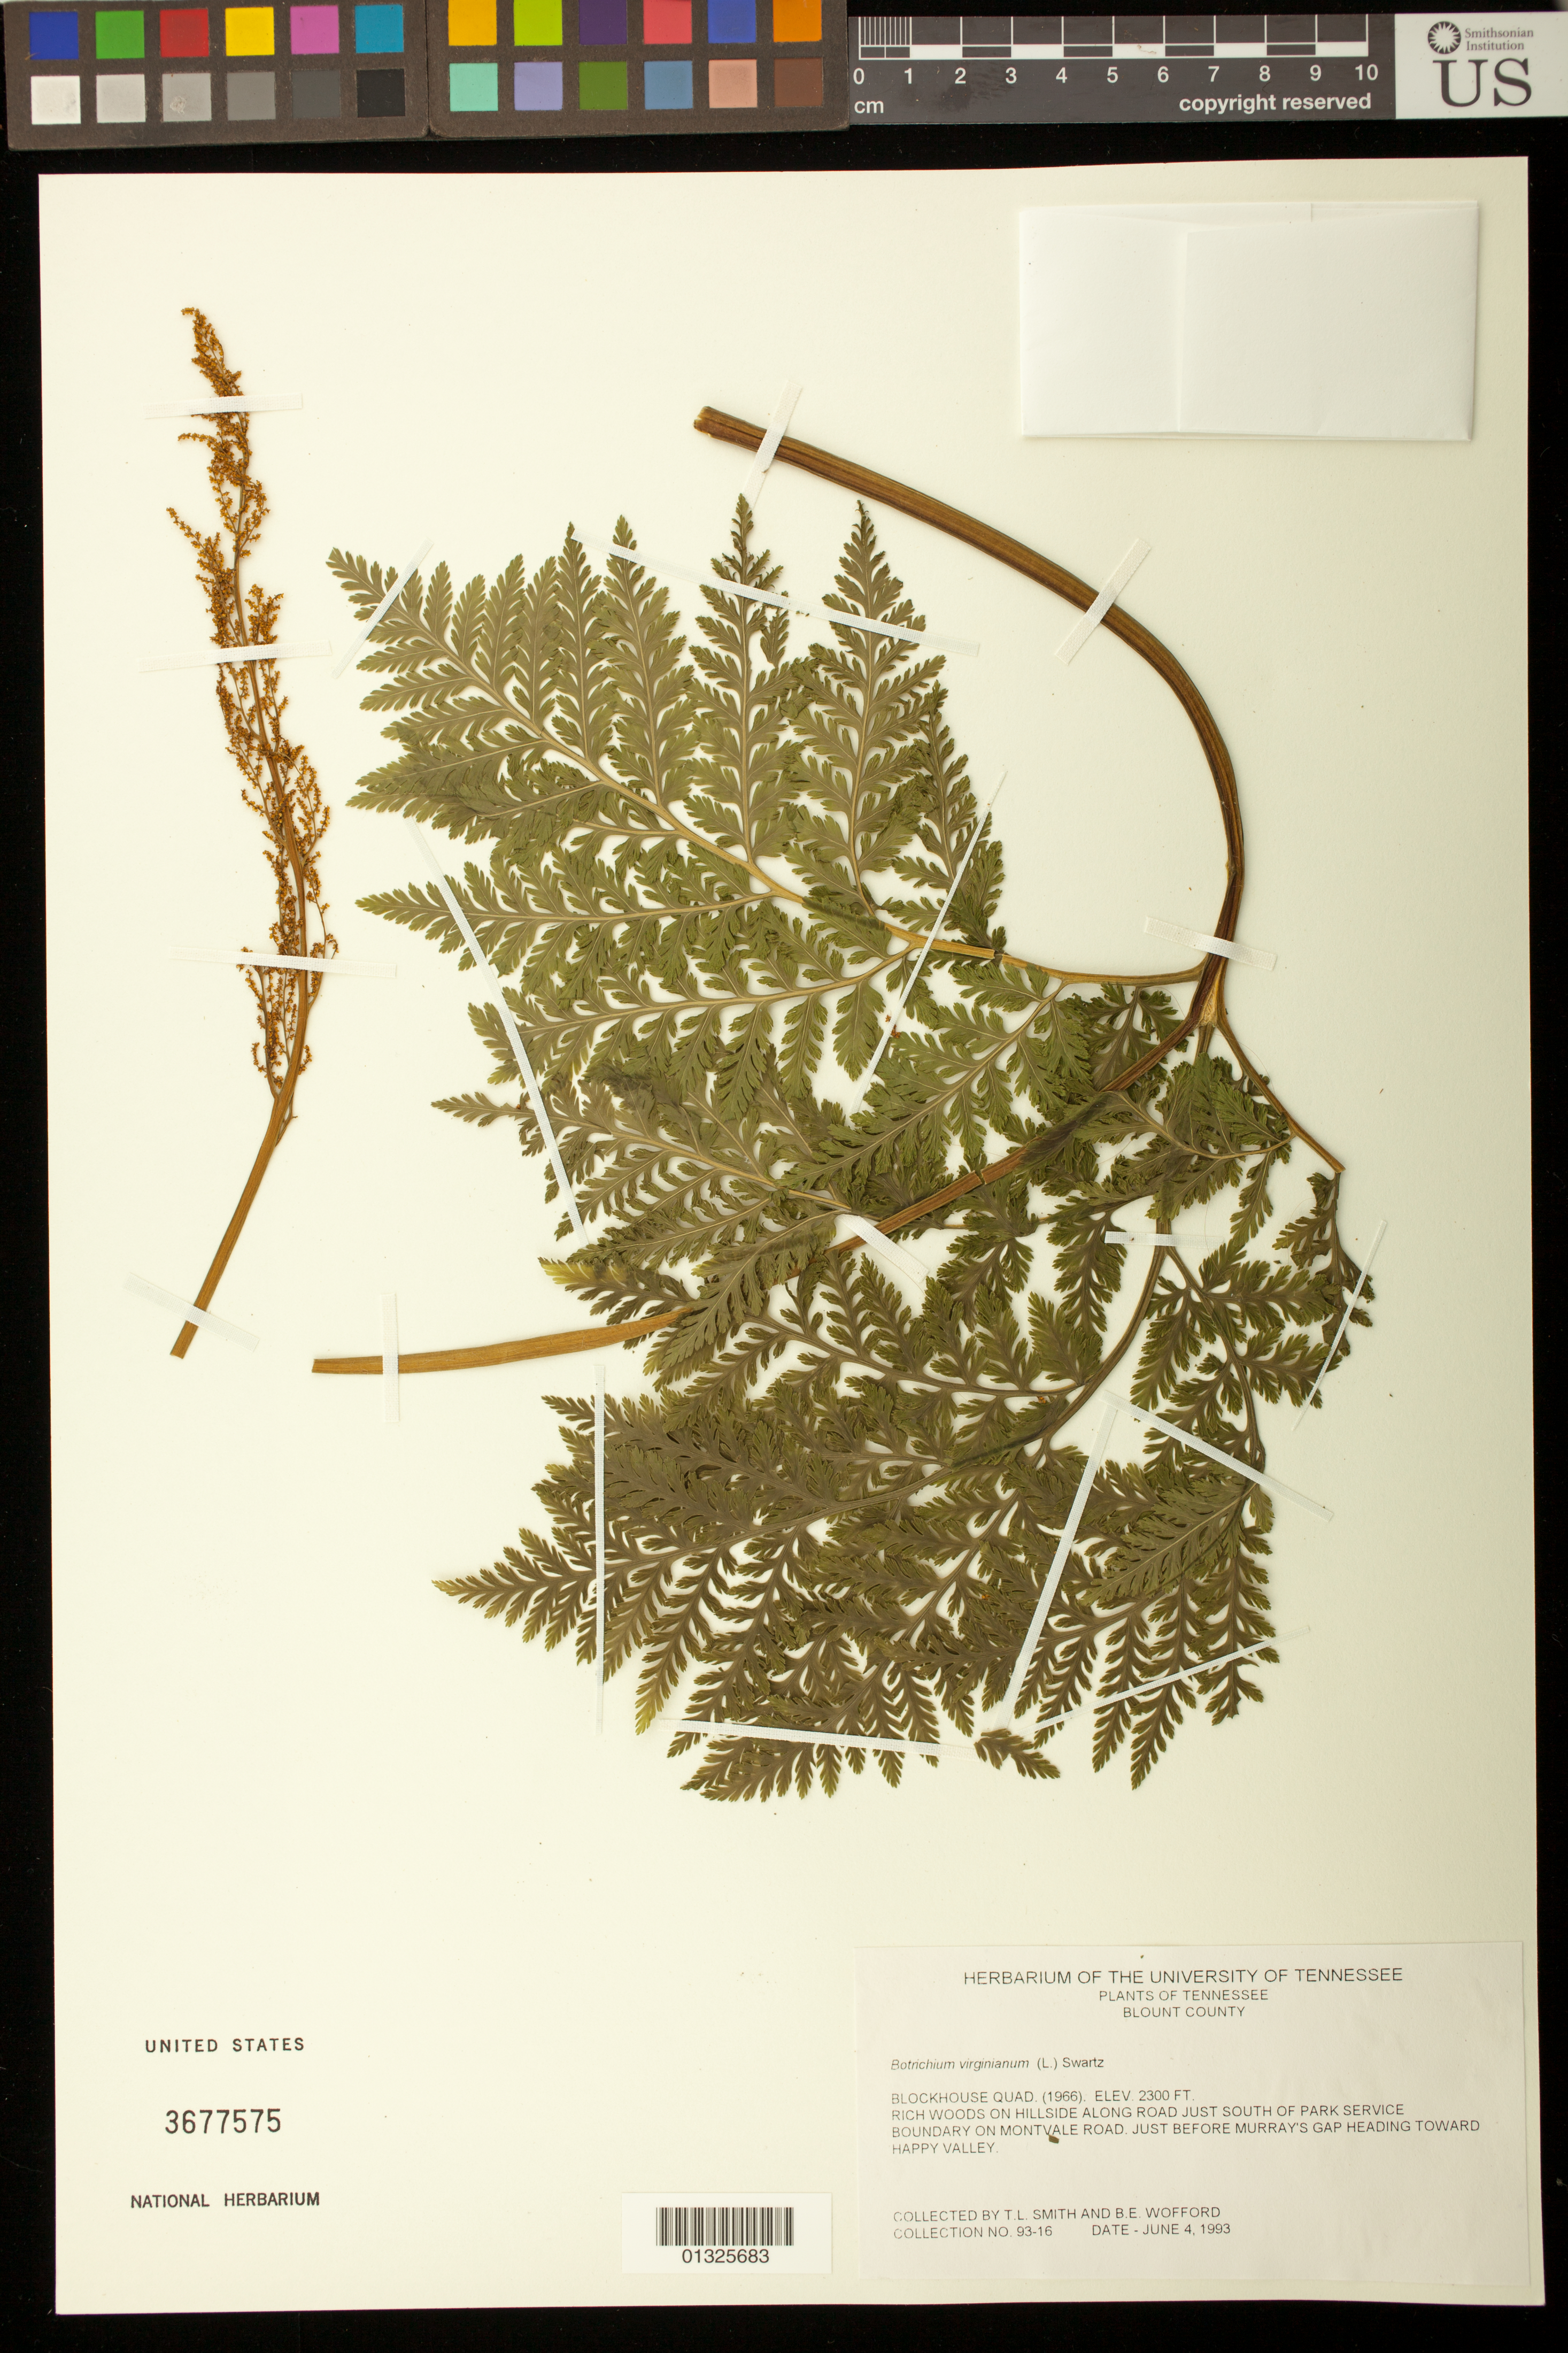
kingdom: Plantae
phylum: Tracheophyta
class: Polypodiopsida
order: Ophioglossales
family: Ophioglossaceae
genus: Botrychium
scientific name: Botrychium virginianum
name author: (L.) Sw.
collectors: T. L. Smith & B. Wofford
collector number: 93-16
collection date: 1993-06-04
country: United States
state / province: Tennessee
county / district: Blount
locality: Blockhouse Quad. (1966). Rich woods on hillside along road just south of Park Service Boundary on Montvale Road. Just before Murray's Gap heading towards Happy Valley.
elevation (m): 701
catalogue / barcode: US 3677575